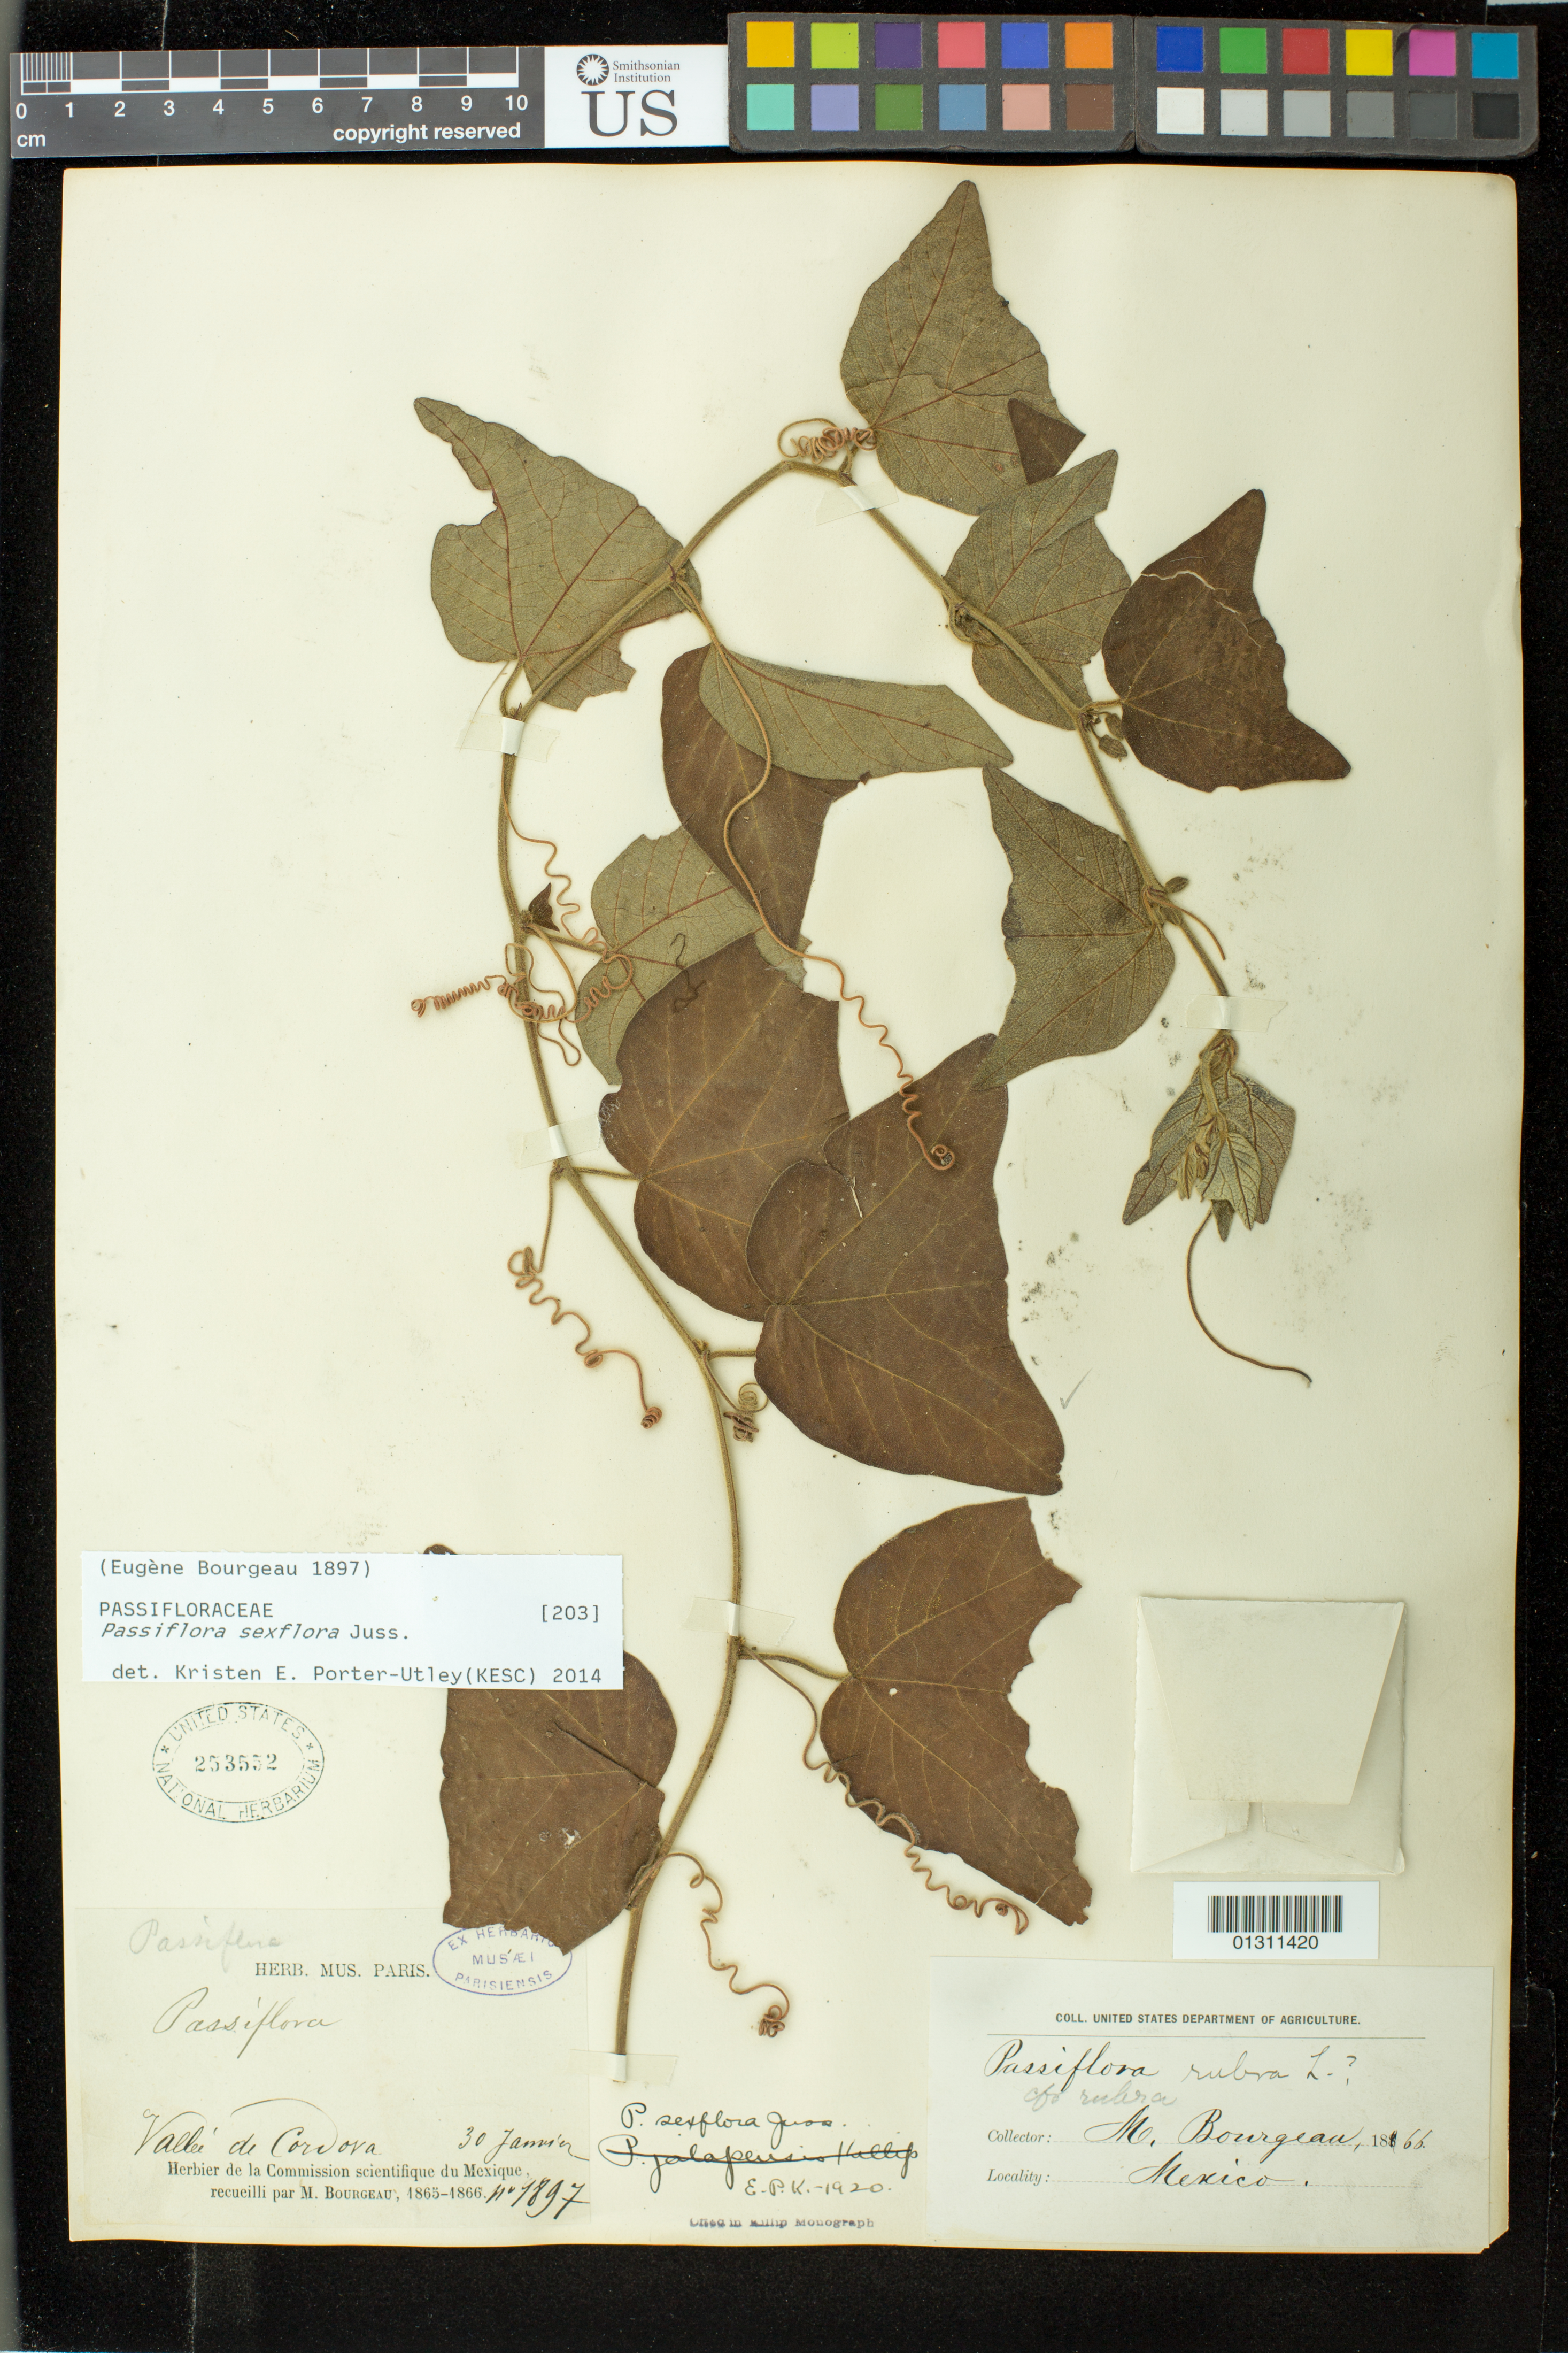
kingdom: Plantae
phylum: Tracheophyta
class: Magnoliopsida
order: Malpighiales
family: Passifloraceae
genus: Passiflora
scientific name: Passiflora sexflora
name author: Juss.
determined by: Porter-Utley, Kristen E.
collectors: E. Bourgeau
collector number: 9897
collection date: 1865-01-30/1866-01-30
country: Mexico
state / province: Veracruz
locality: Valle de Cordova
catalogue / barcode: US 253552